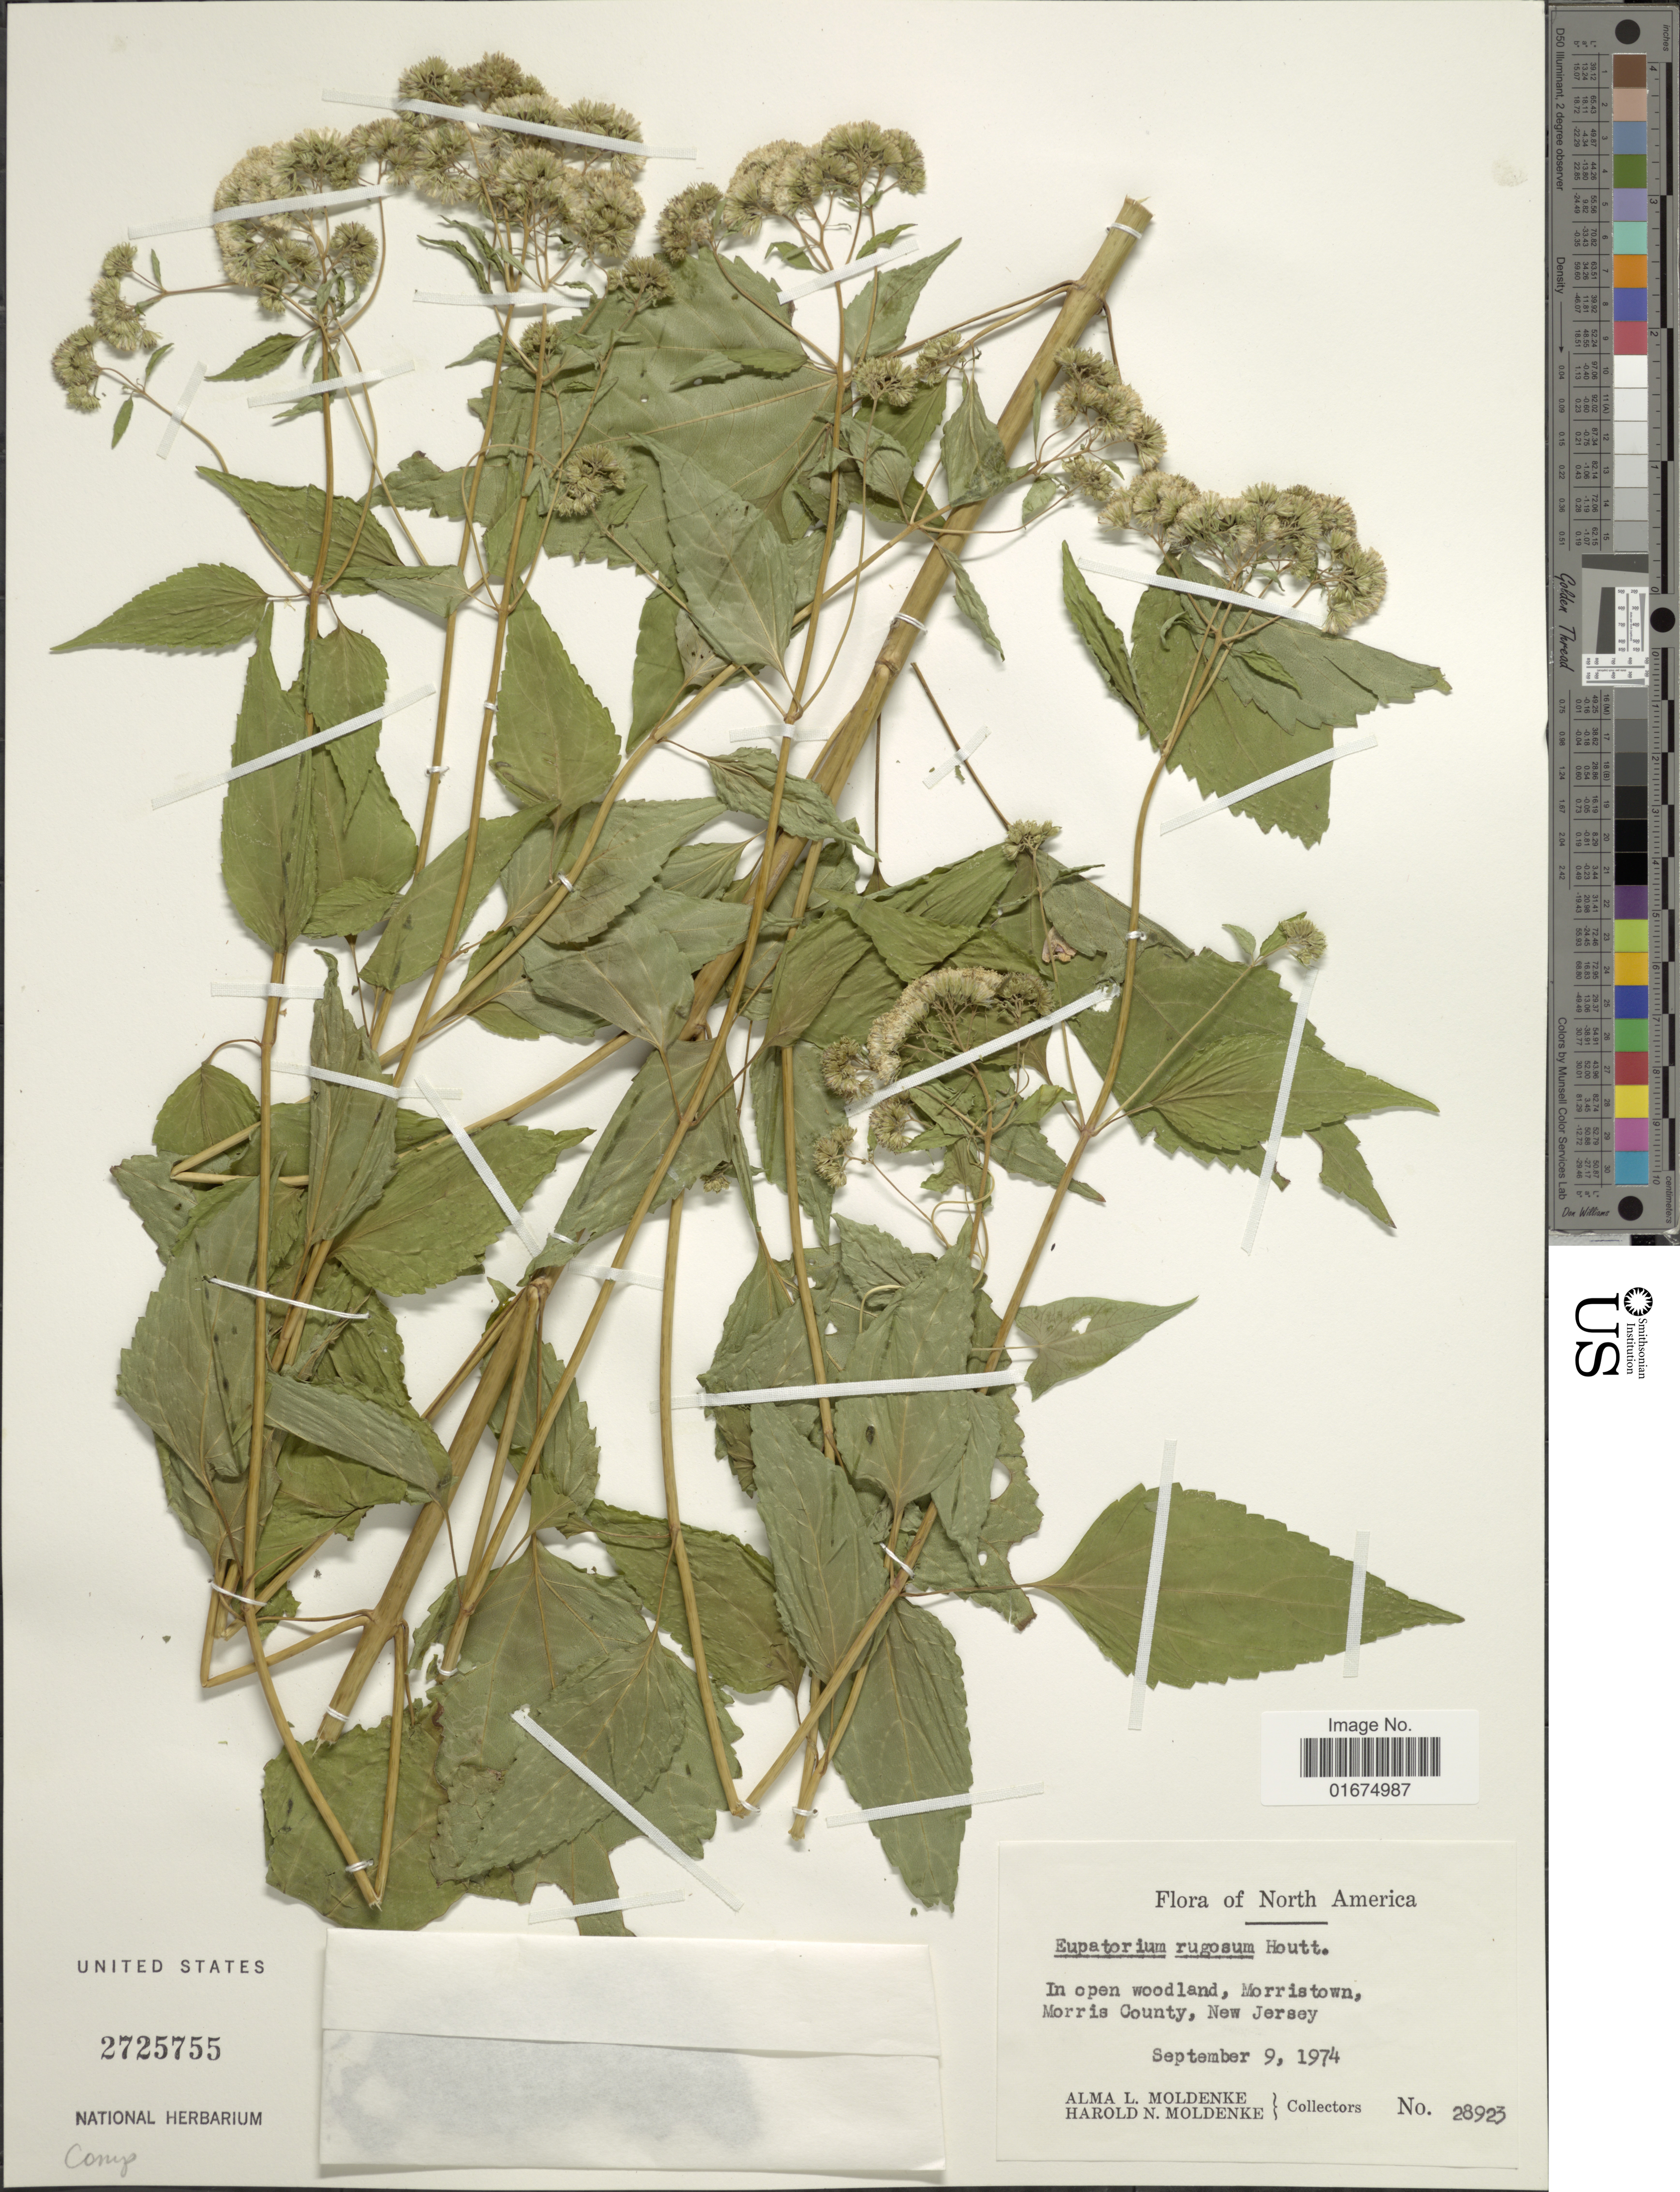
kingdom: Plantae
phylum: Tracheophyta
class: Magnoliopsida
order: Asterales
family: Asteraceae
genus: Ageratina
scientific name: Ageratina altissima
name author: (L.) R.M. King & H. Rob.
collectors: A. L. Moldenke & H. N. Moldenke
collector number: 28923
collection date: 1974-09-09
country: United States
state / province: New Jersey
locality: In open woodland, Morristown, Morris County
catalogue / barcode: US 2725755